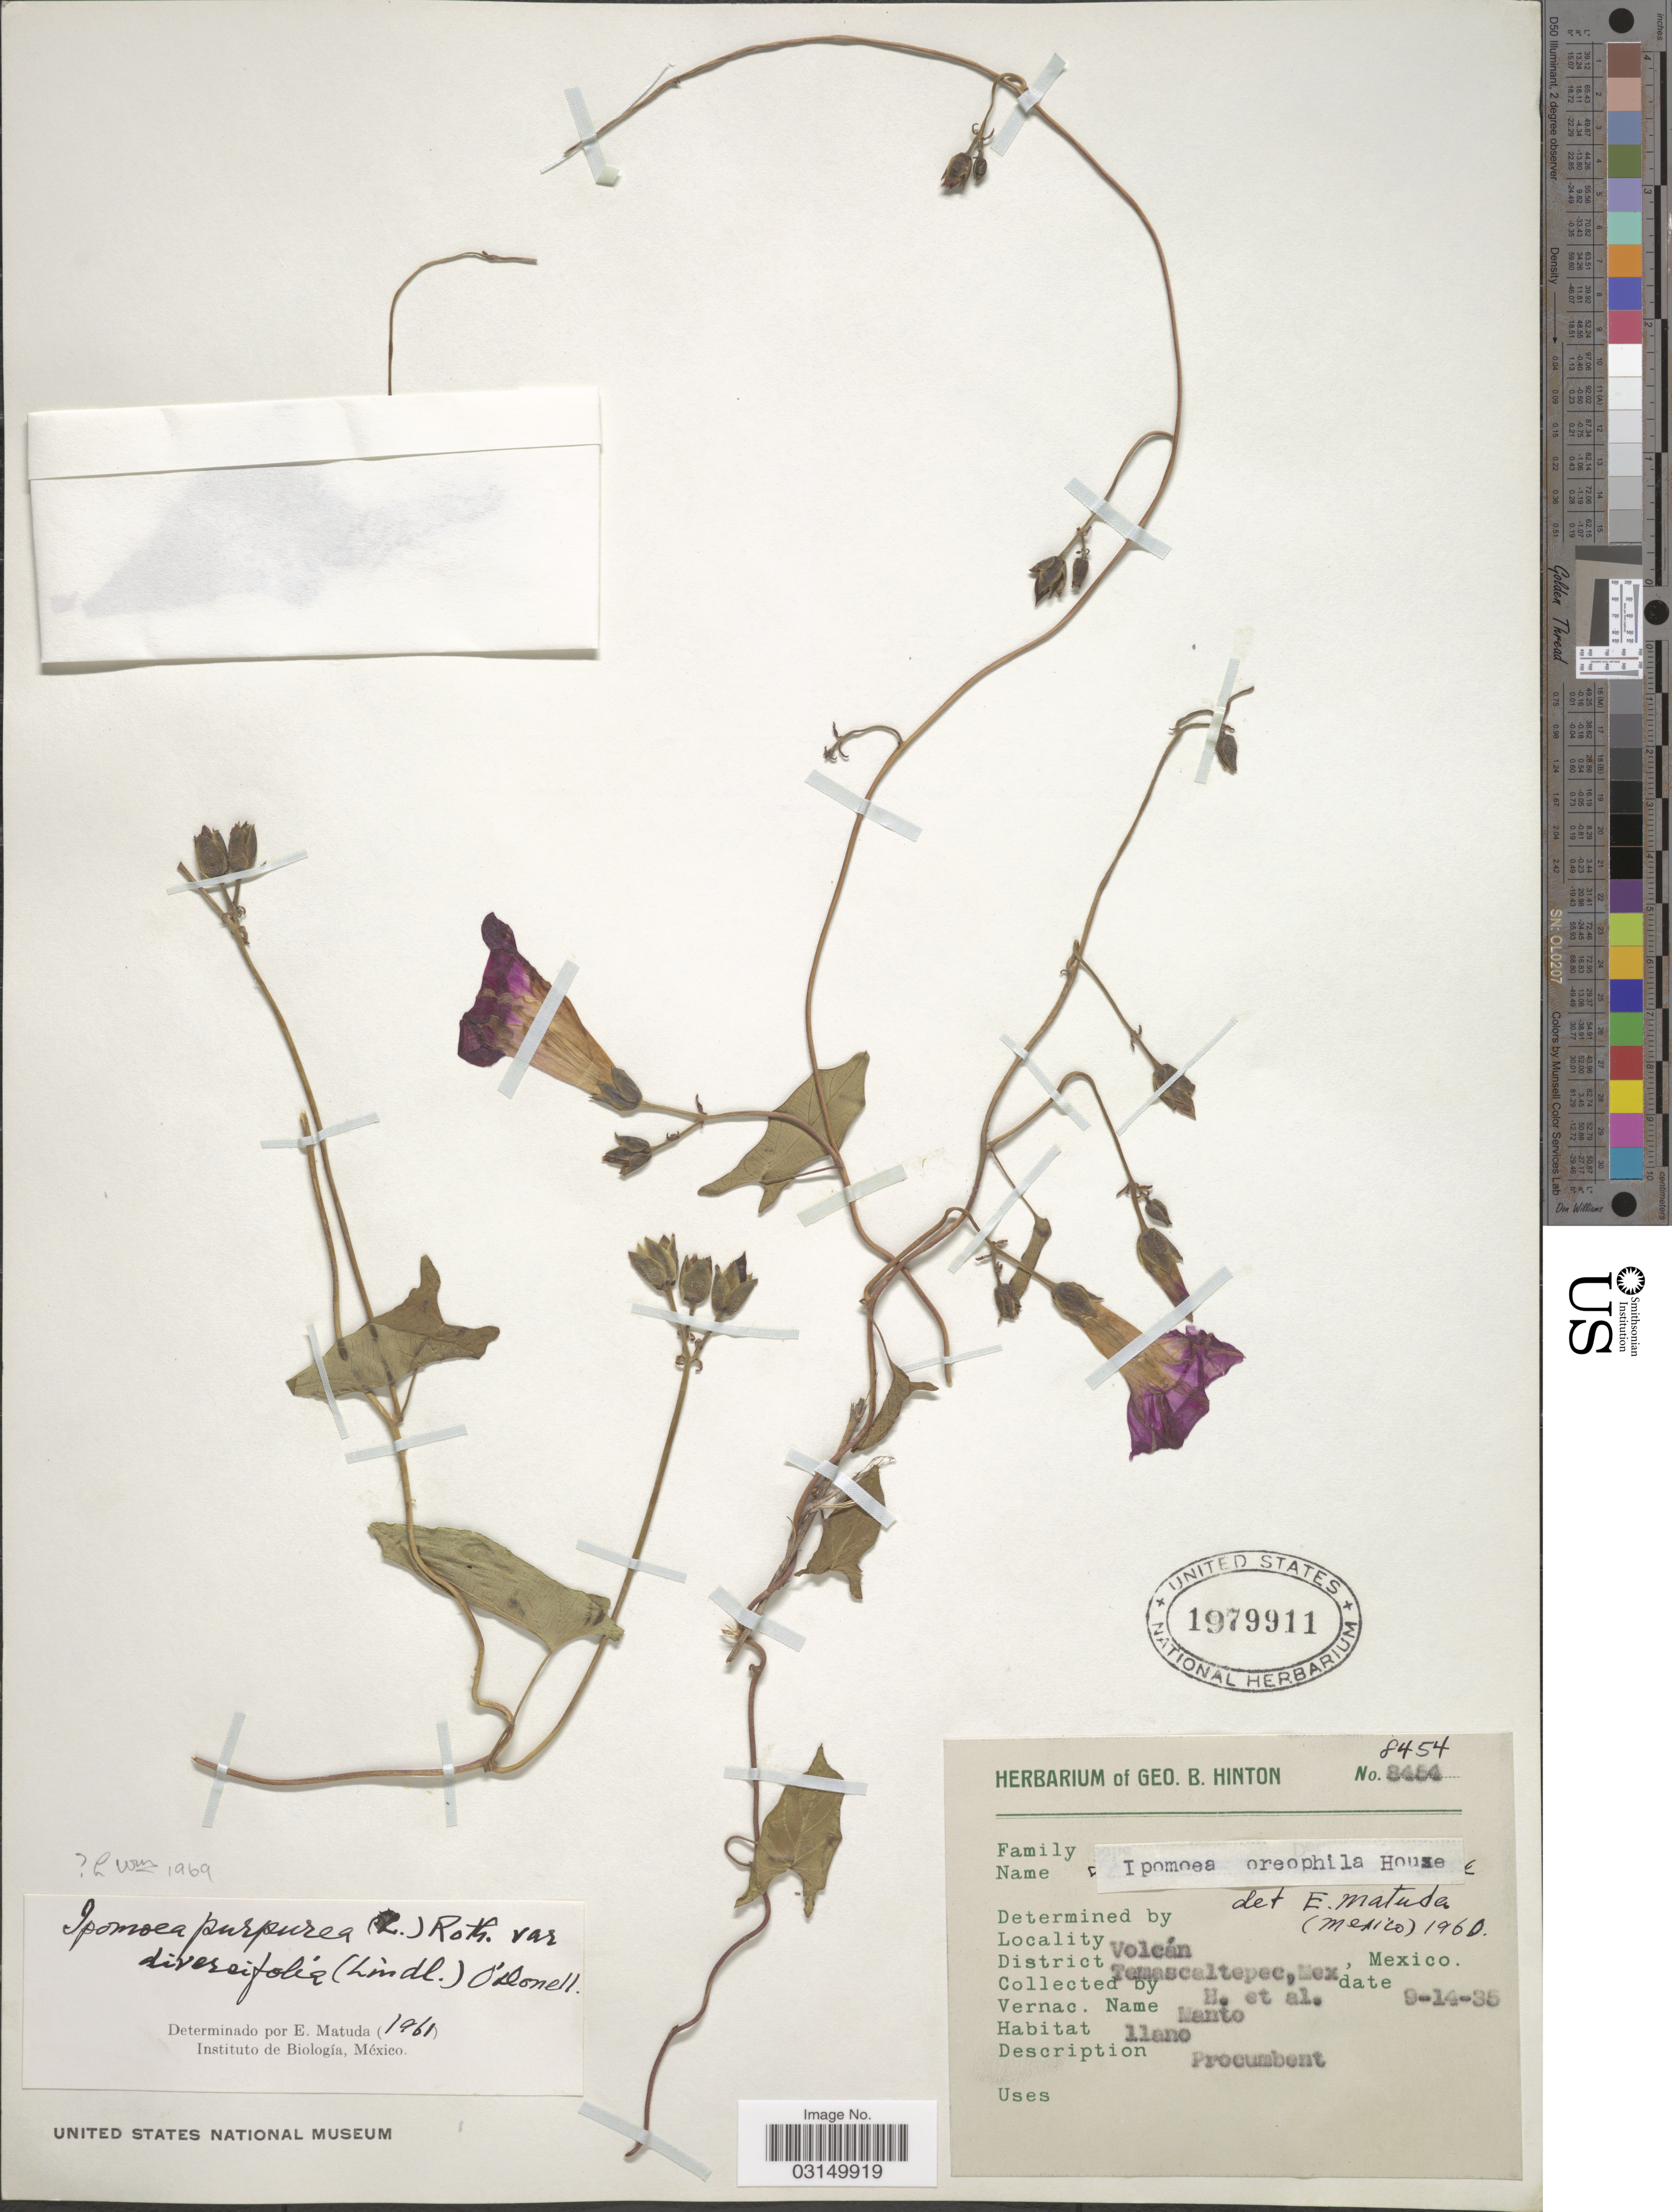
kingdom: Plantae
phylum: Tracheophyta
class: Magnoliopsida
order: Solanales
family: Convolvulaceae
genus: Ipomoea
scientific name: Ipomoea delphinifolia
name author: M. Martens & Galeotti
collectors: G. B. Hinton & et al.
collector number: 8454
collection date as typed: Transcribed d/m/y: 14/9/35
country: Mexico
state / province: México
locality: Volcán, District Temascaltepec.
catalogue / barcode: US 1979911